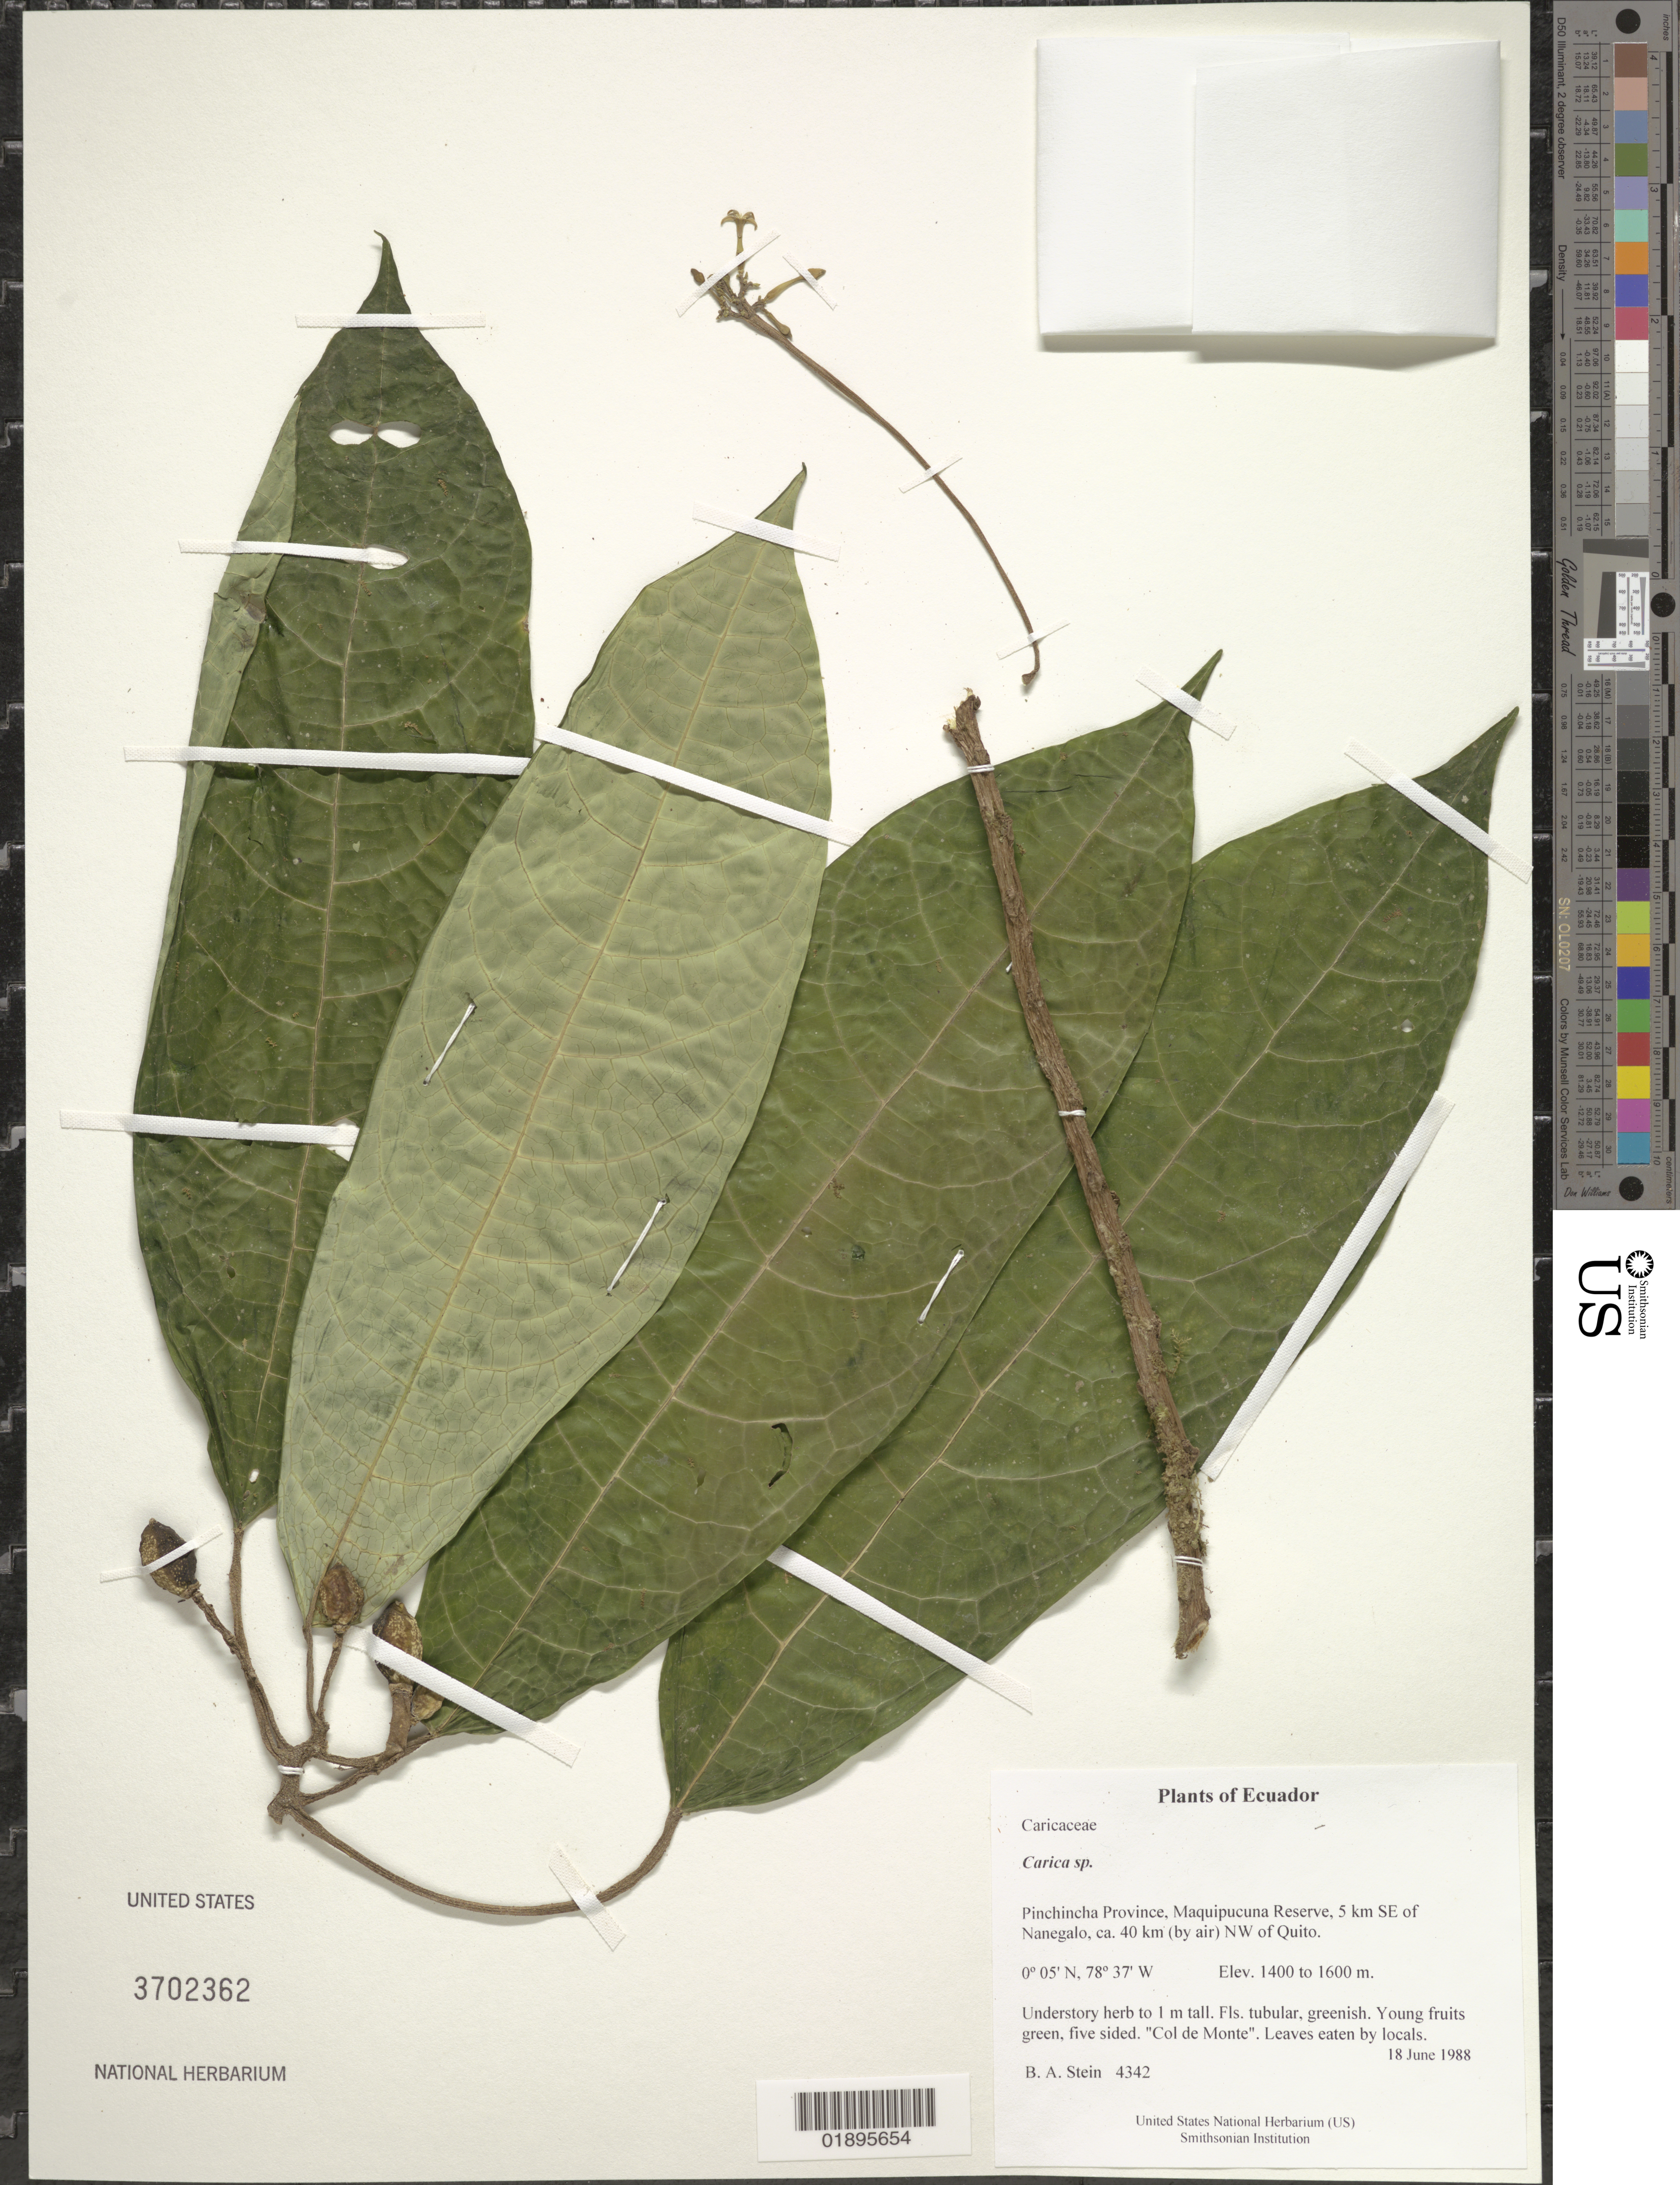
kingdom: Plantae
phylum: Tracheophyta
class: Magnoliopsida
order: Brassicales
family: Caricaceae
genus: Carica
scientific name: Carica sp.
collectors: B. A. Stein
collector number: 4342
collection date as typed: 18 June 1988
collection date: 1988-06-18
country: Ecuador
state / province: Pichincha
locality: Maquipucuna Reserve, 5 km SE of Nanegalo, ca. 40 km (by air) NW of Quito.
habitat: Understory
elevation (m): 1400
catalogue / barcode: US 3702362